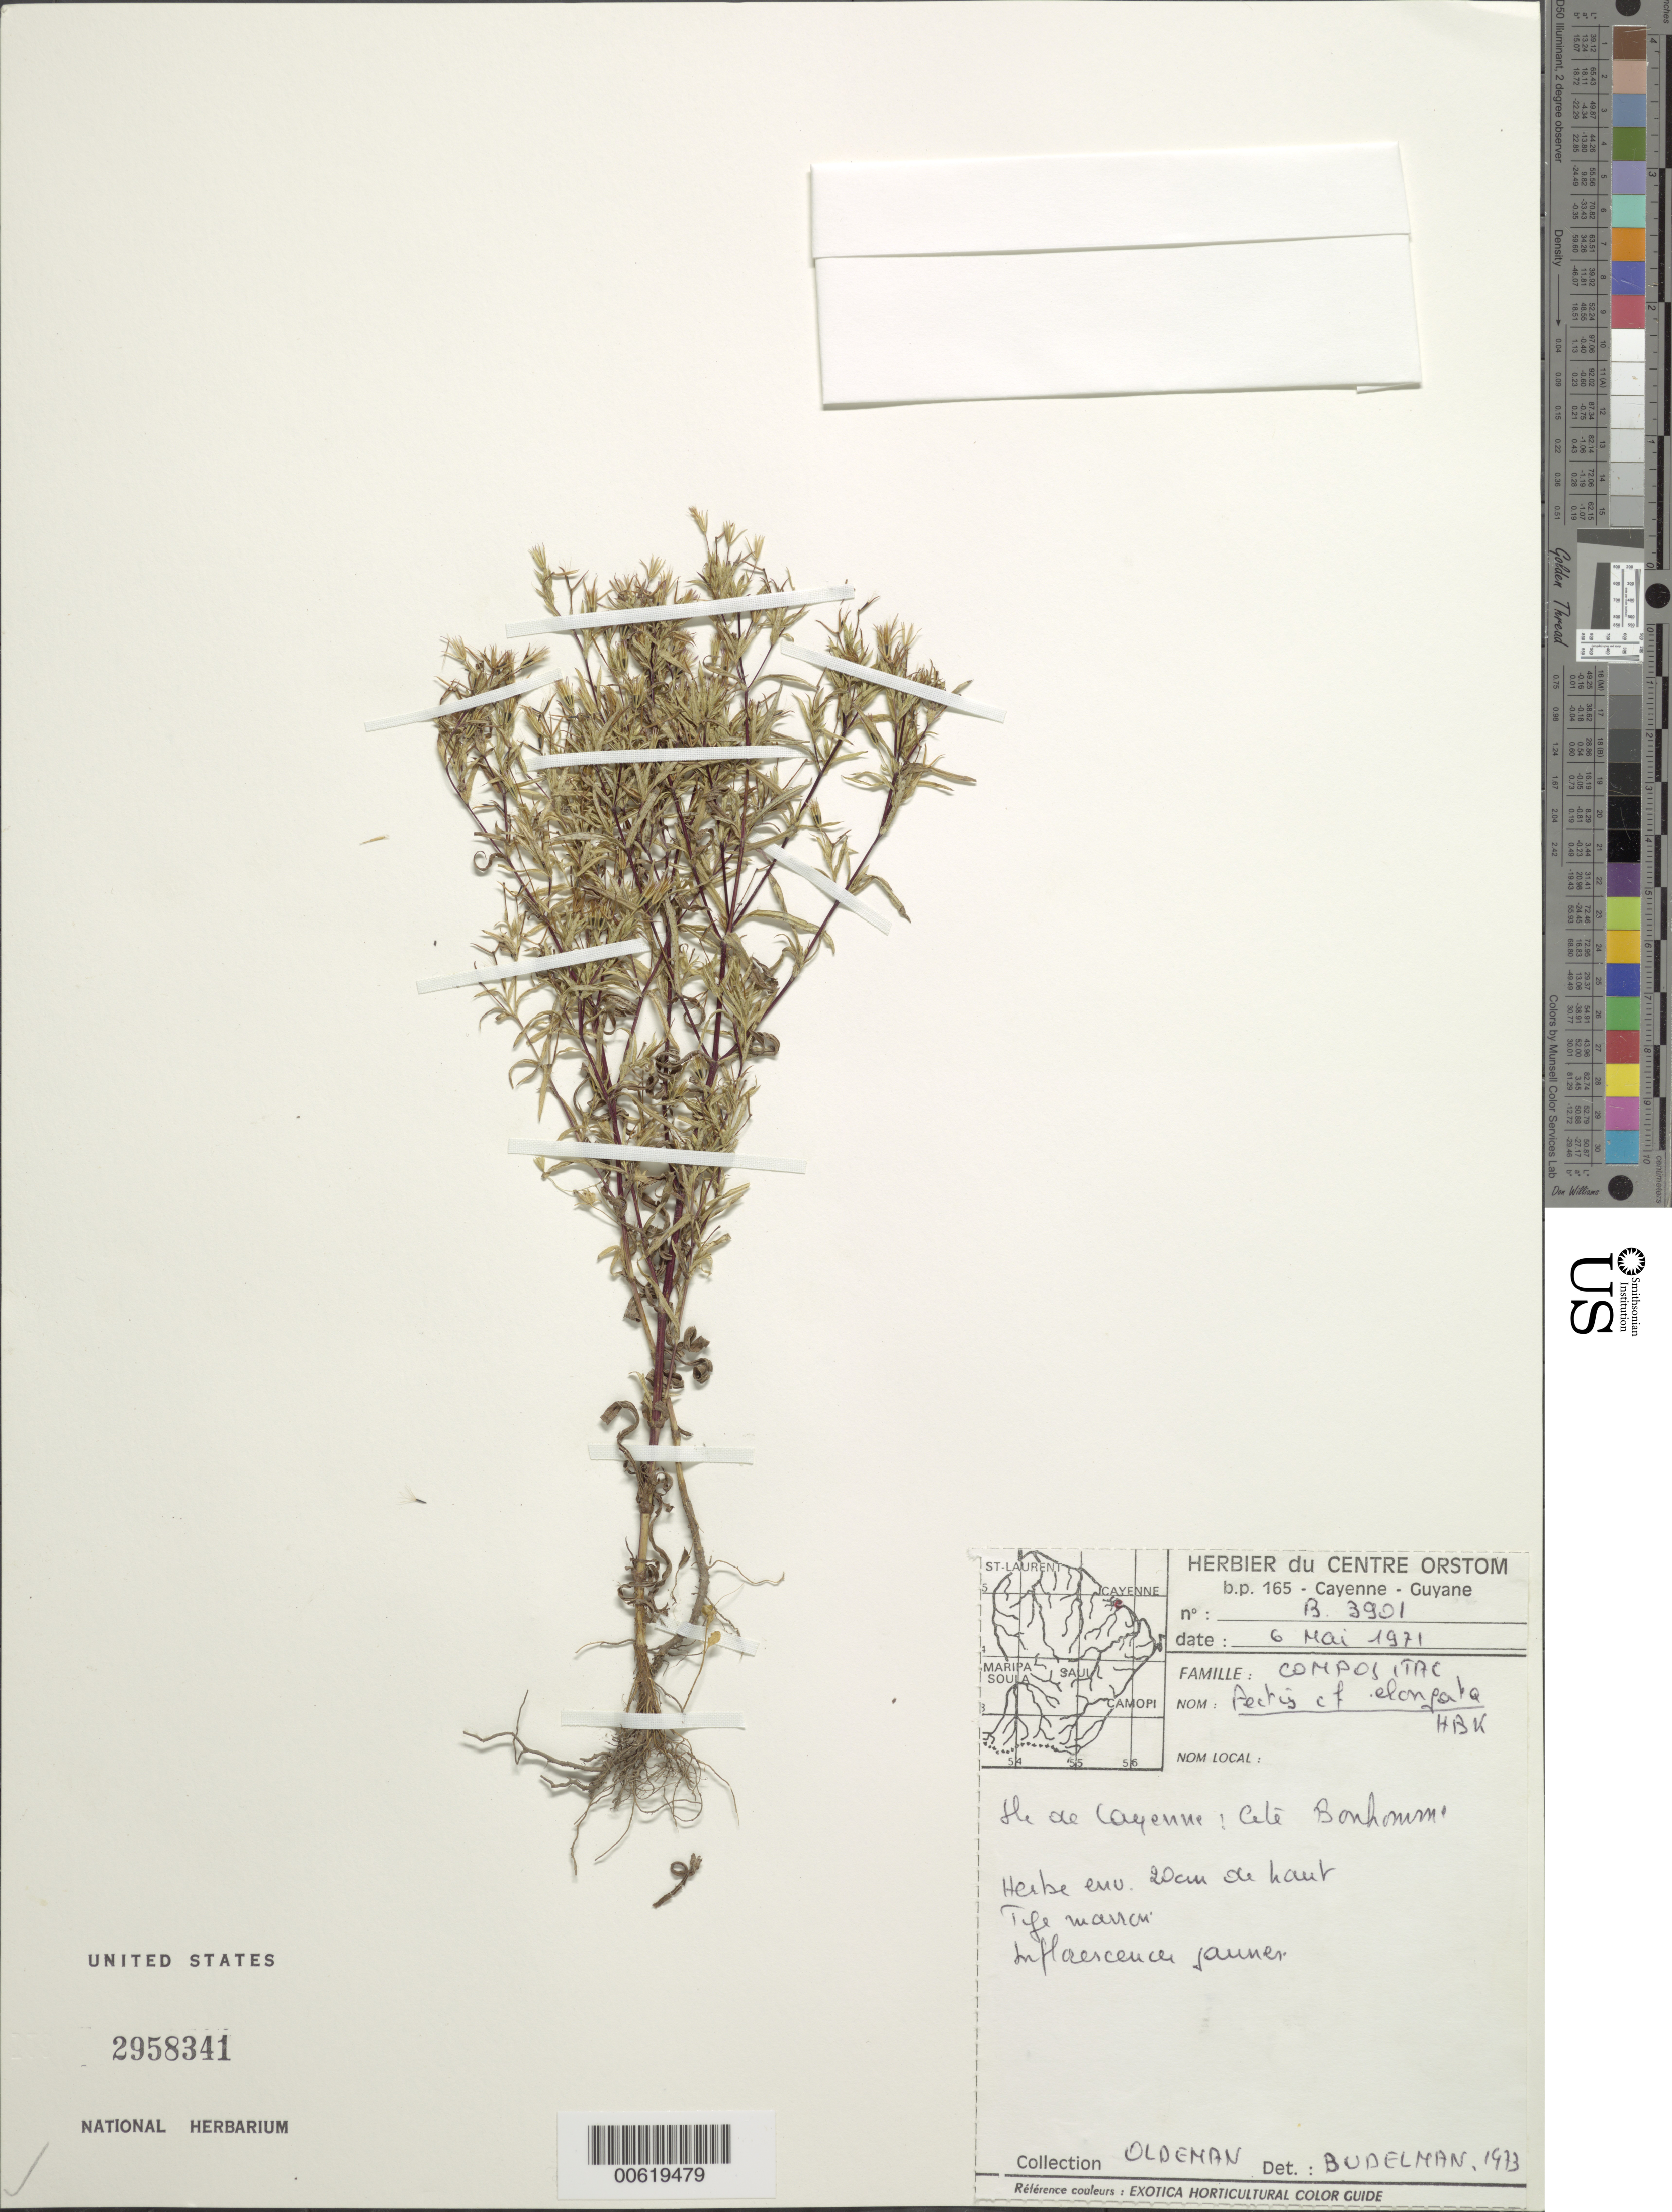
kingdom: Plantae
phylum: Tracheophyta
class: Magnoliopsida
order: Asterales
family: Asteraceae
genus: Pectis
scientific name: Pectis elongata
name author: Kunth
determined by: Robinson, Harold E., (US)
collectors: R. Oldeman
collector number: B 3901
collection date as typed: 6-May-71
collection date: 1971-05-06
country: French Guiana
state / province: Cayenne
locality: Cayenne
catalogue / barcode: US 2958341